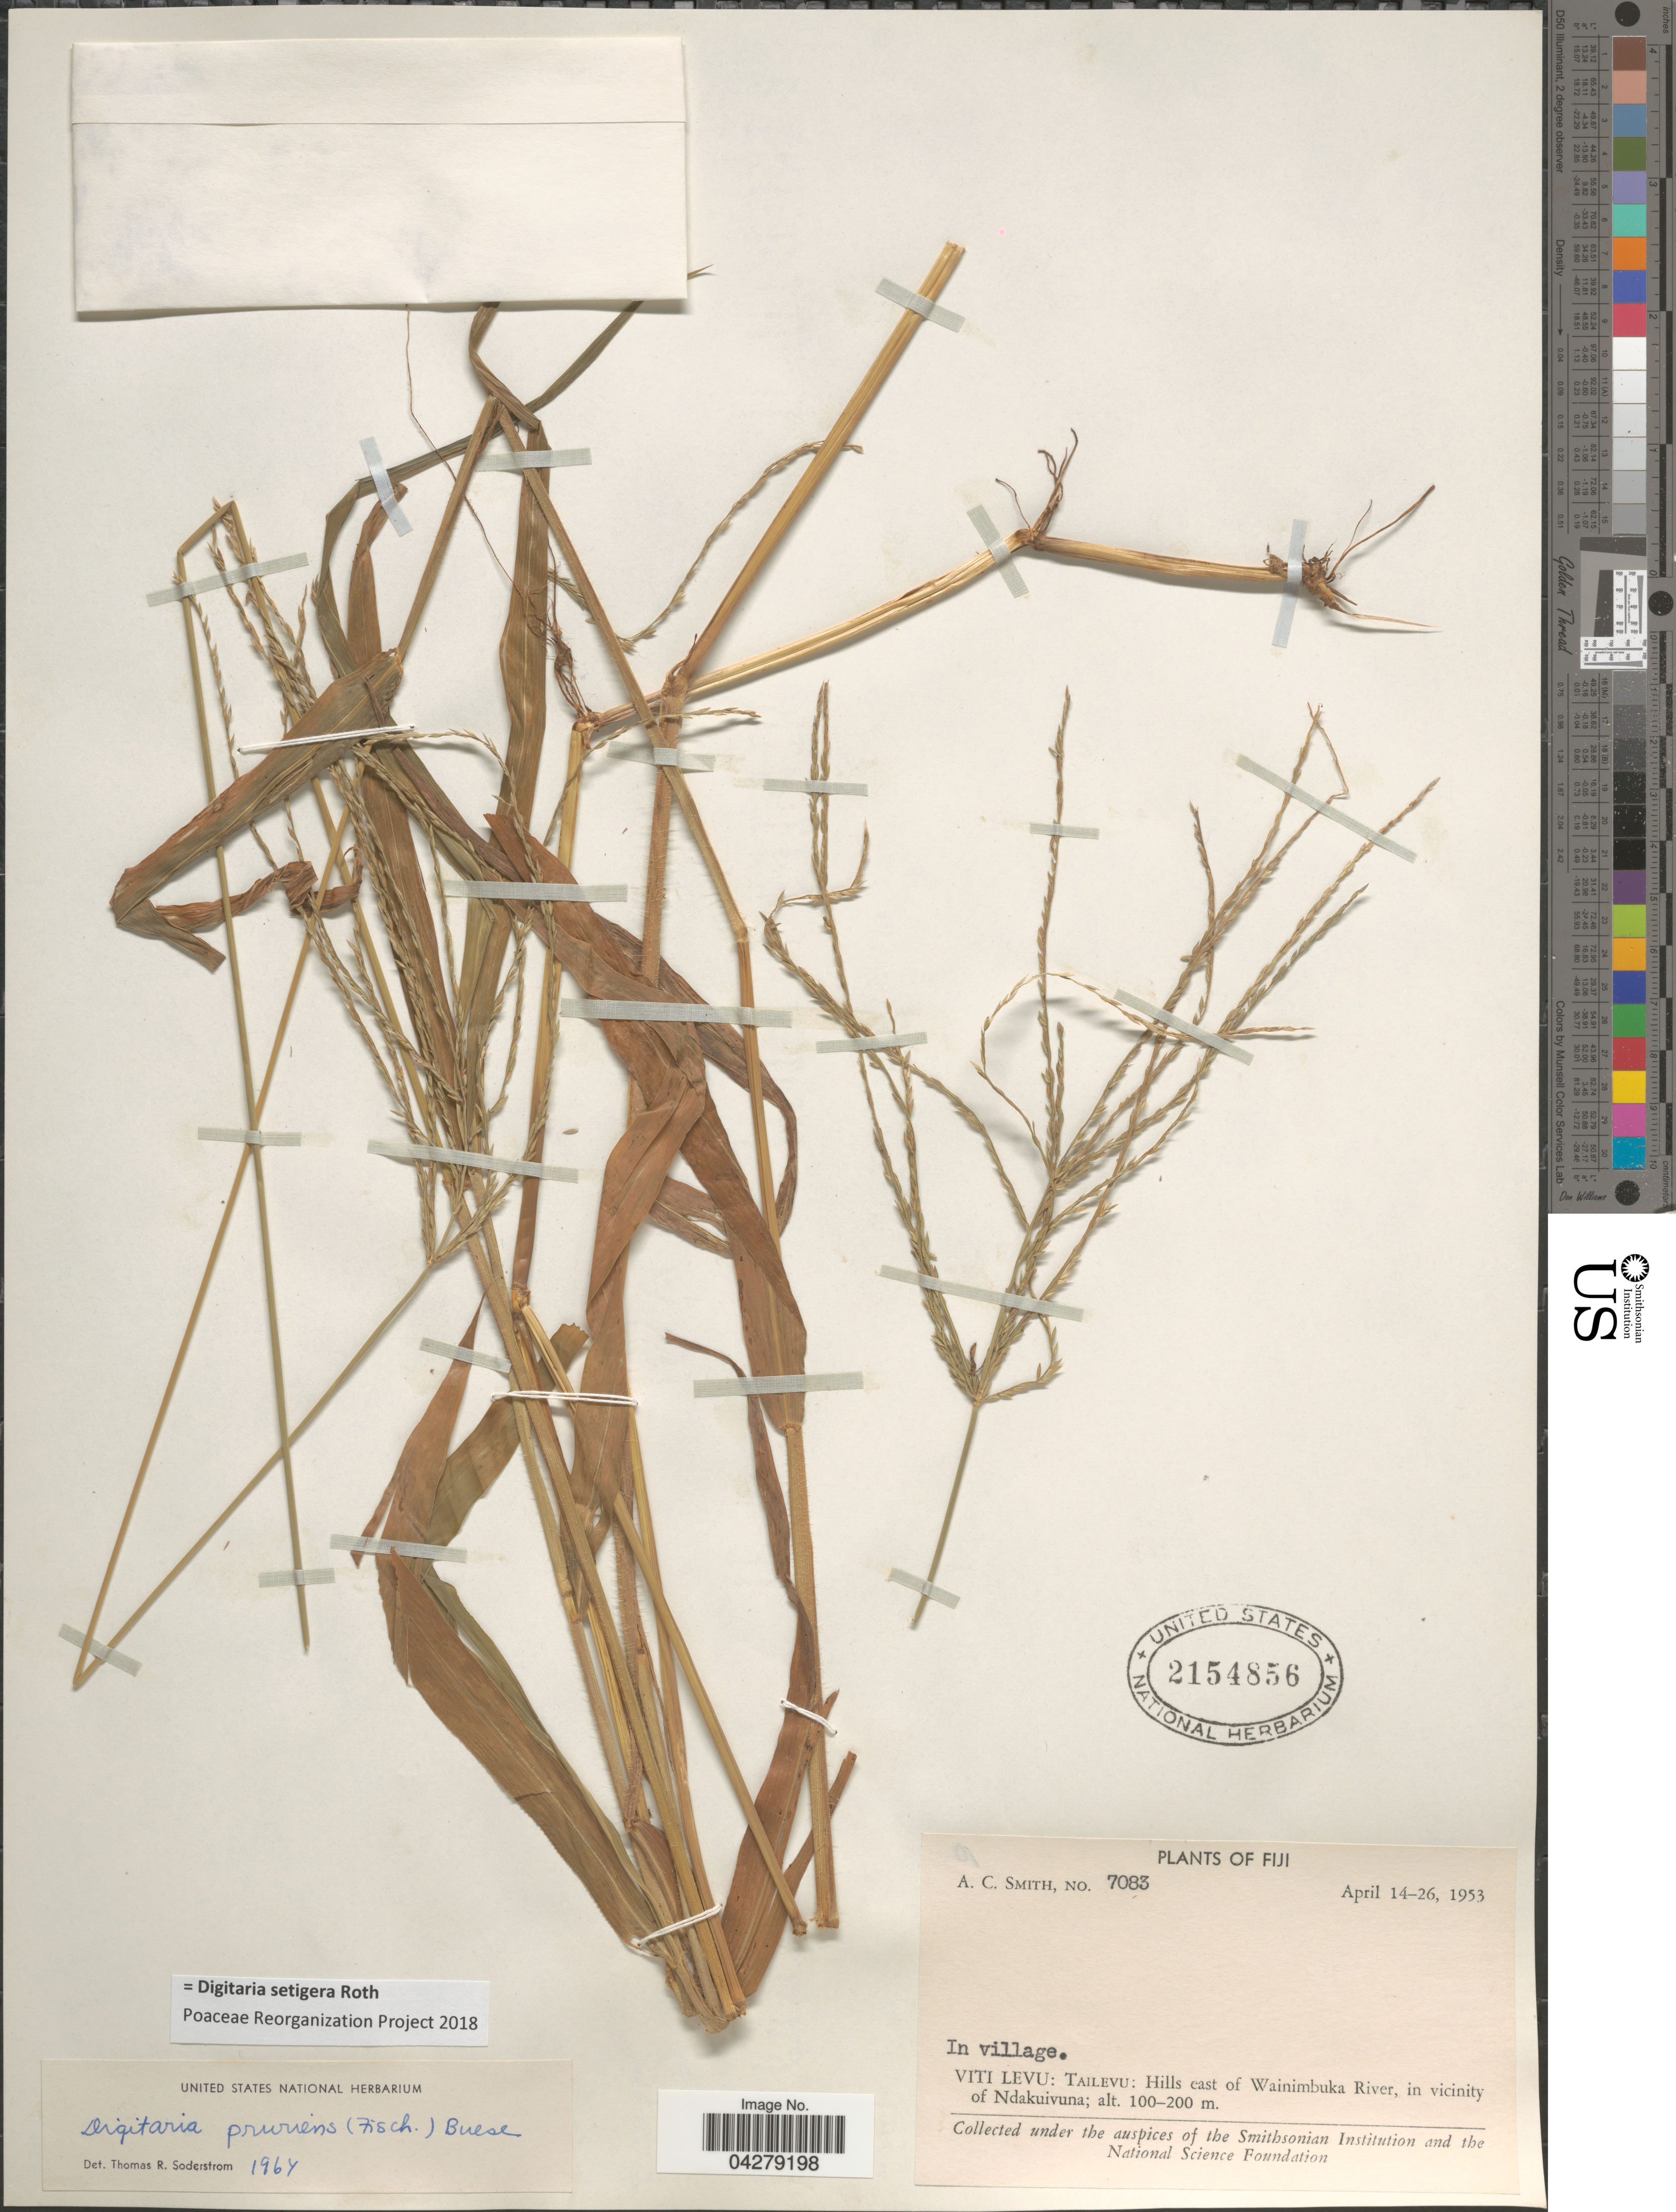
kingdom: Plantae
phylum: Tracheophyta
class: Liliopsida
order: Poales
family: Poaceae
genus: Digitaria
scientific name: Digitaria setigera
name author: Roth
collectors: A. C. Smith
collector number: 7083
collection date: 1953-04-14/1953-04-26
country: Fiji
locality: In village. Viti Levu: Tailevu: Hills east of Wainimbuka River, in vicinity of Ndakuivana.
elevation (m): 100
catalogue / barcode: US 2154856